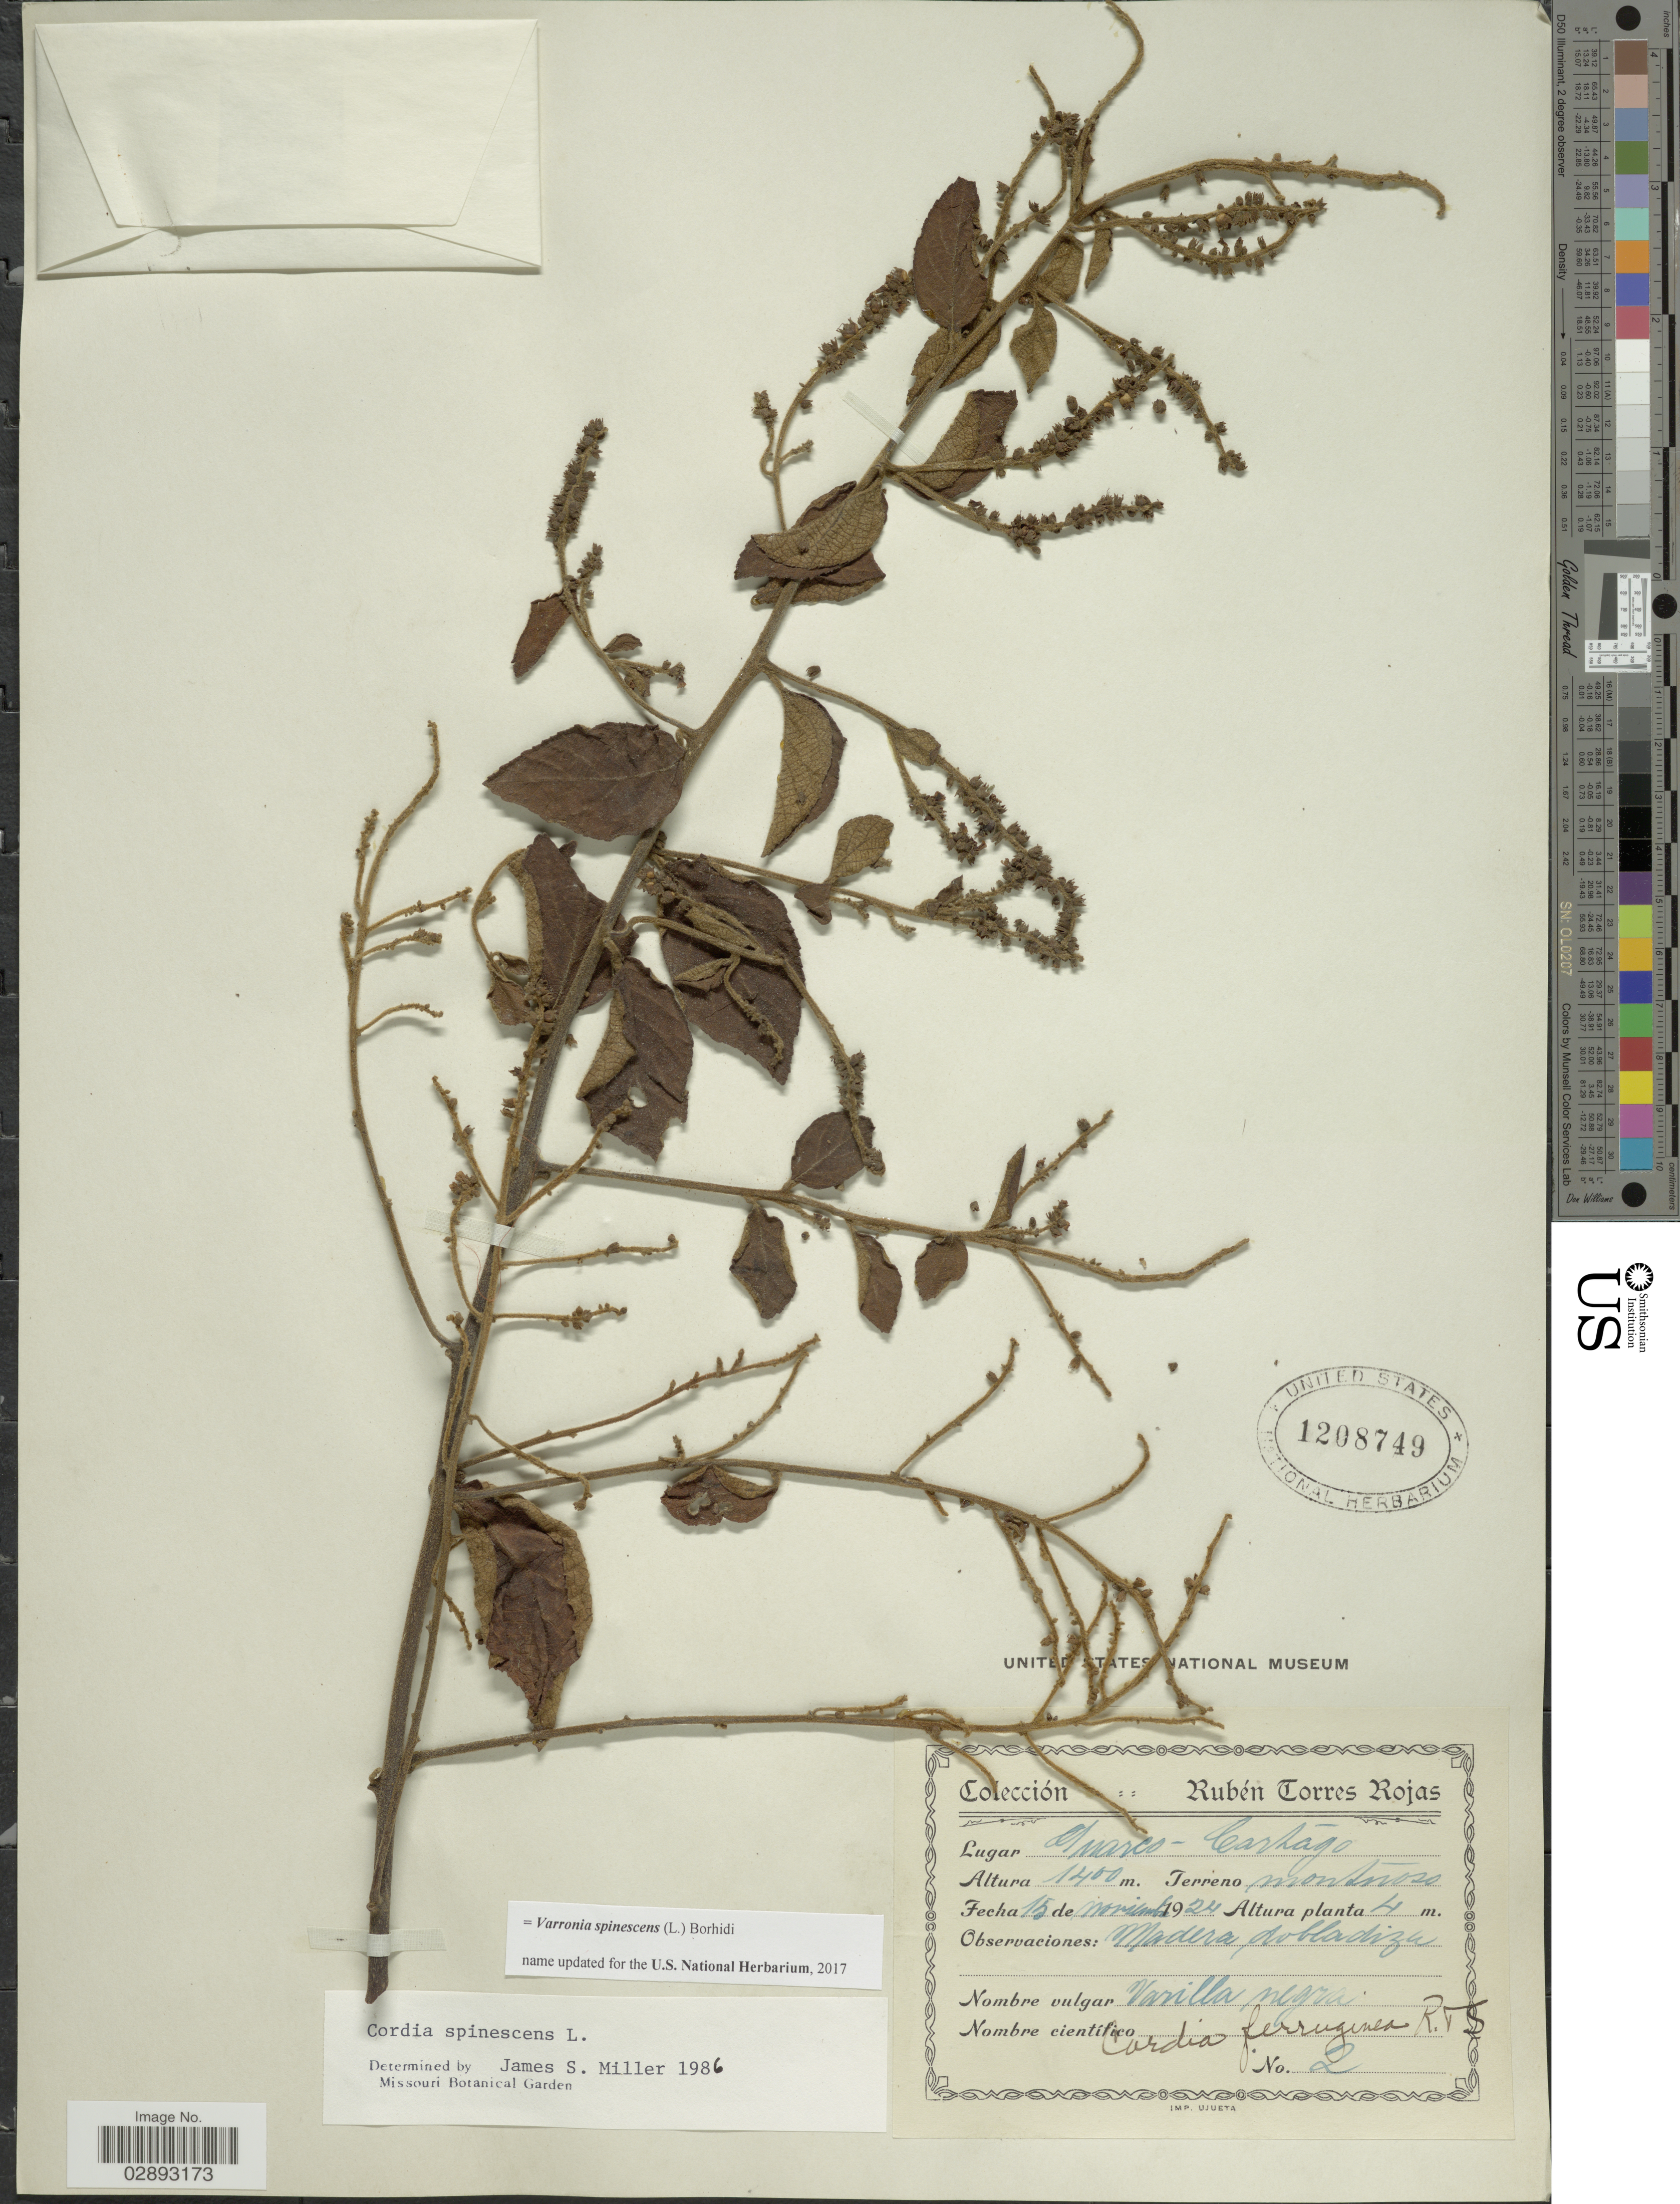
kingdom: Plantae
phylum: Tracheophyta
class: Magnoliopsida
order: Boraginales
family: Cordiaceae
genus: Varronia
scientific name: Varronia spinescens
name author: (L.) Borhidi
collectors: R. Torres Rojas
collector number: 2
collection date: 1924-11-15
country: Costa Rica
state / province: Cartago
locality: Guarco - Cartago.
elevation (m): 1400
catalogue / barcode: US 1208749